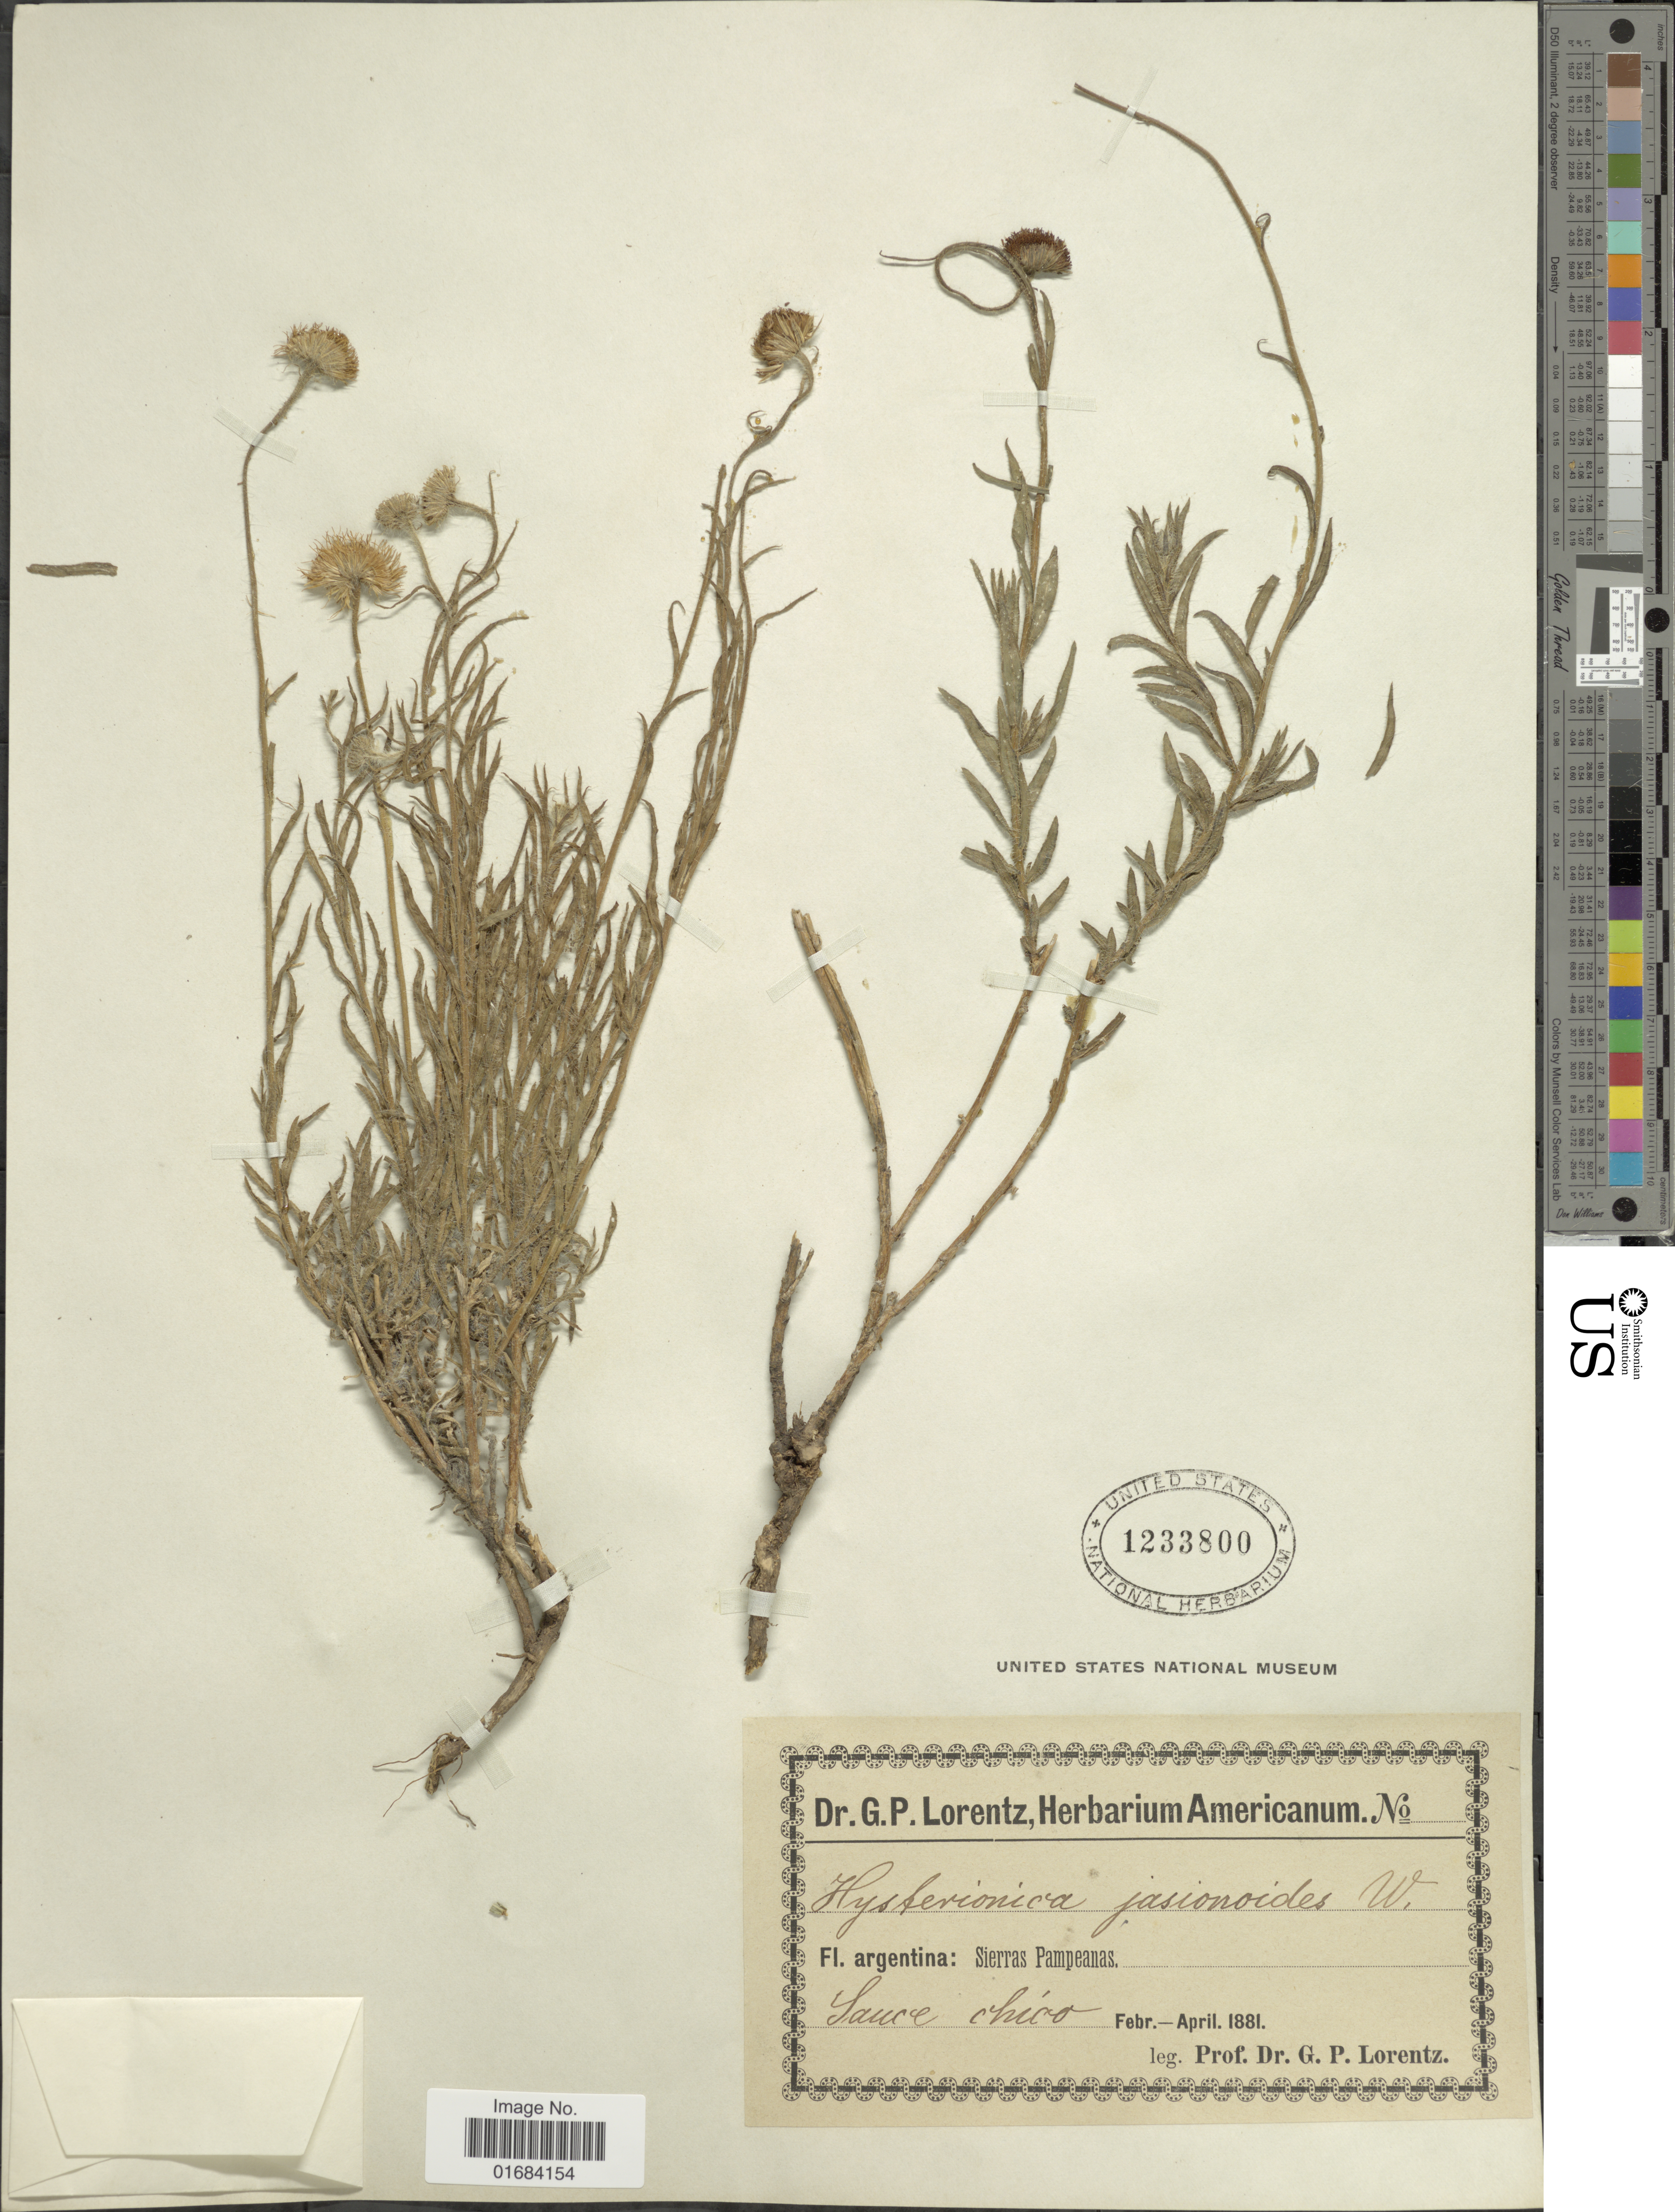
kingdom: Plantae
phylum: Tracheophyta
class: Magnoliopsida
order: Asterales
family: Asteraceae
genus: Hysterionica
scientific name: Hysterionica jasionoides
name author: Willd.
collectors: P. G. Lorentz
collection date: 1881-02/1881-04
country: Argentina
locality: Sierras Pampeanas, Sauce Chico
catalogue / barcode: US 1233800